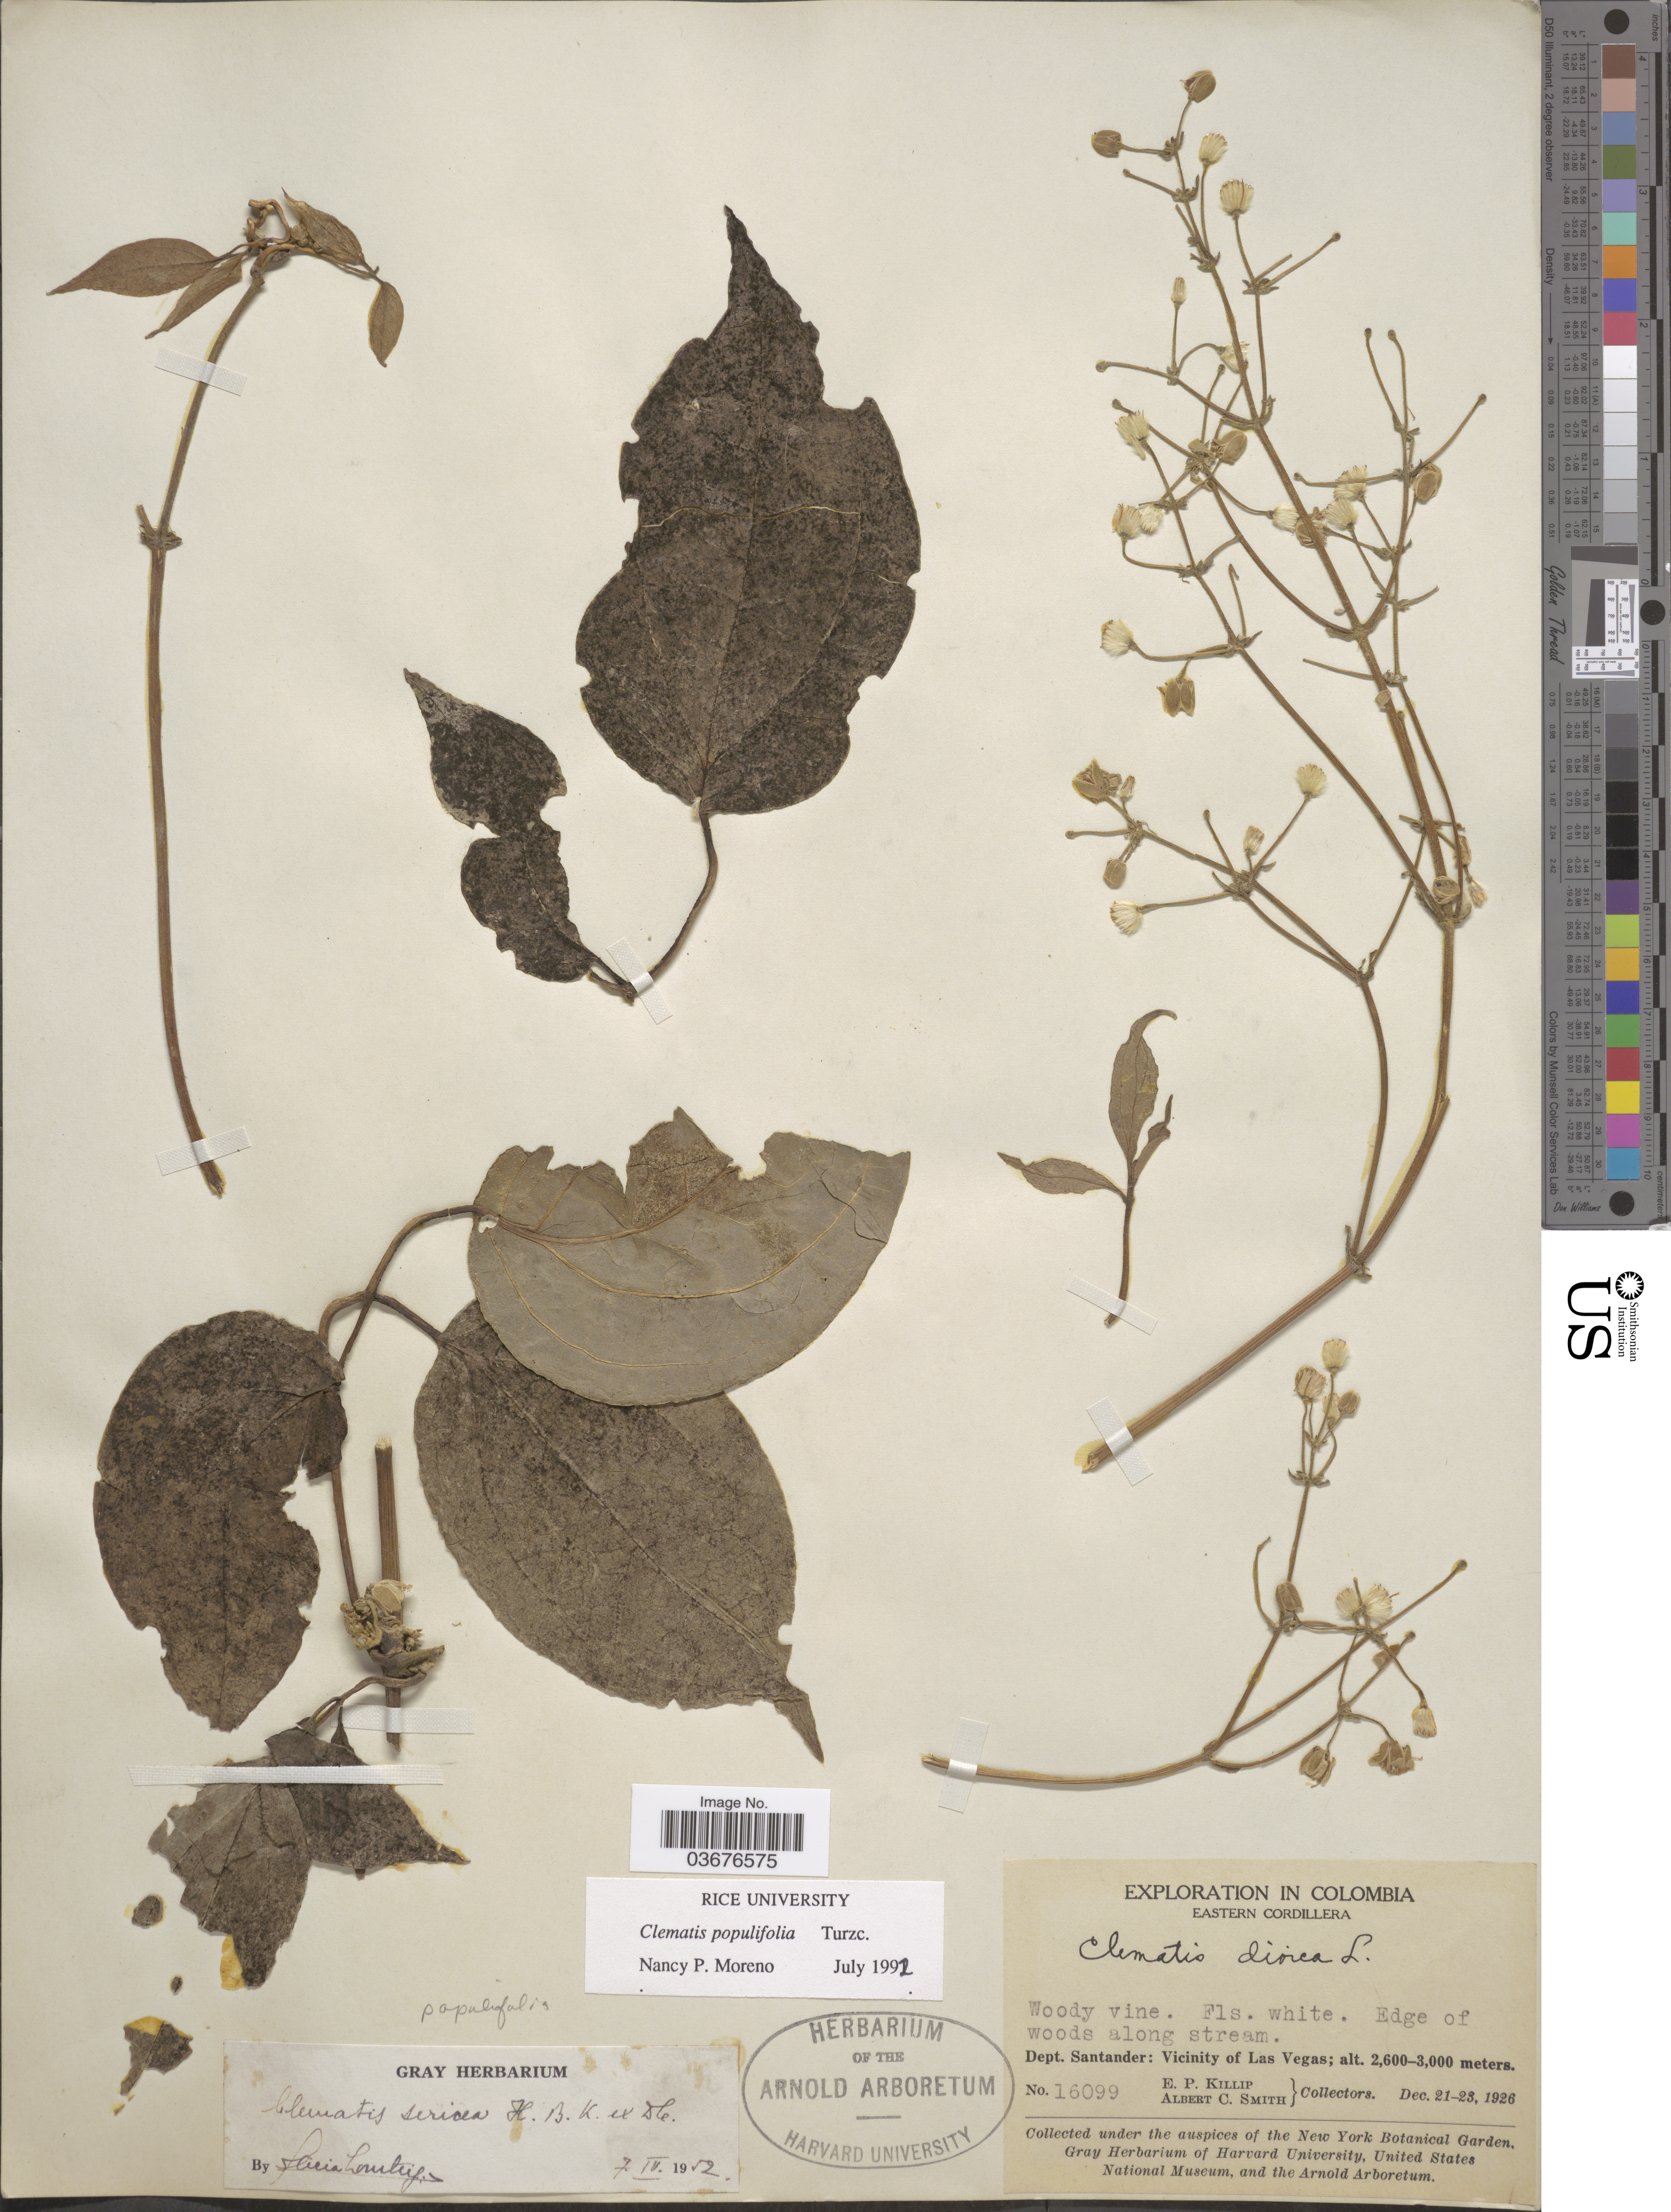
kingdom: Plantae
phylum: Tracheophyta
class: Magnoliopsida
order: Ranunculales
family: Ranunculaceae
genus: Clematis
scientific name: Clematis populifolia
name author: Turcz.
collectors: E. P. Killip & A. C. Smith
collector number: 16099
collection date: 1926-12-21/1926-12-23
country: Colombia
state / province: Santander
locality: Eastern Cordillera, Dept. Santander: Vicinity of Las Vegas.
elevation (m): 2600